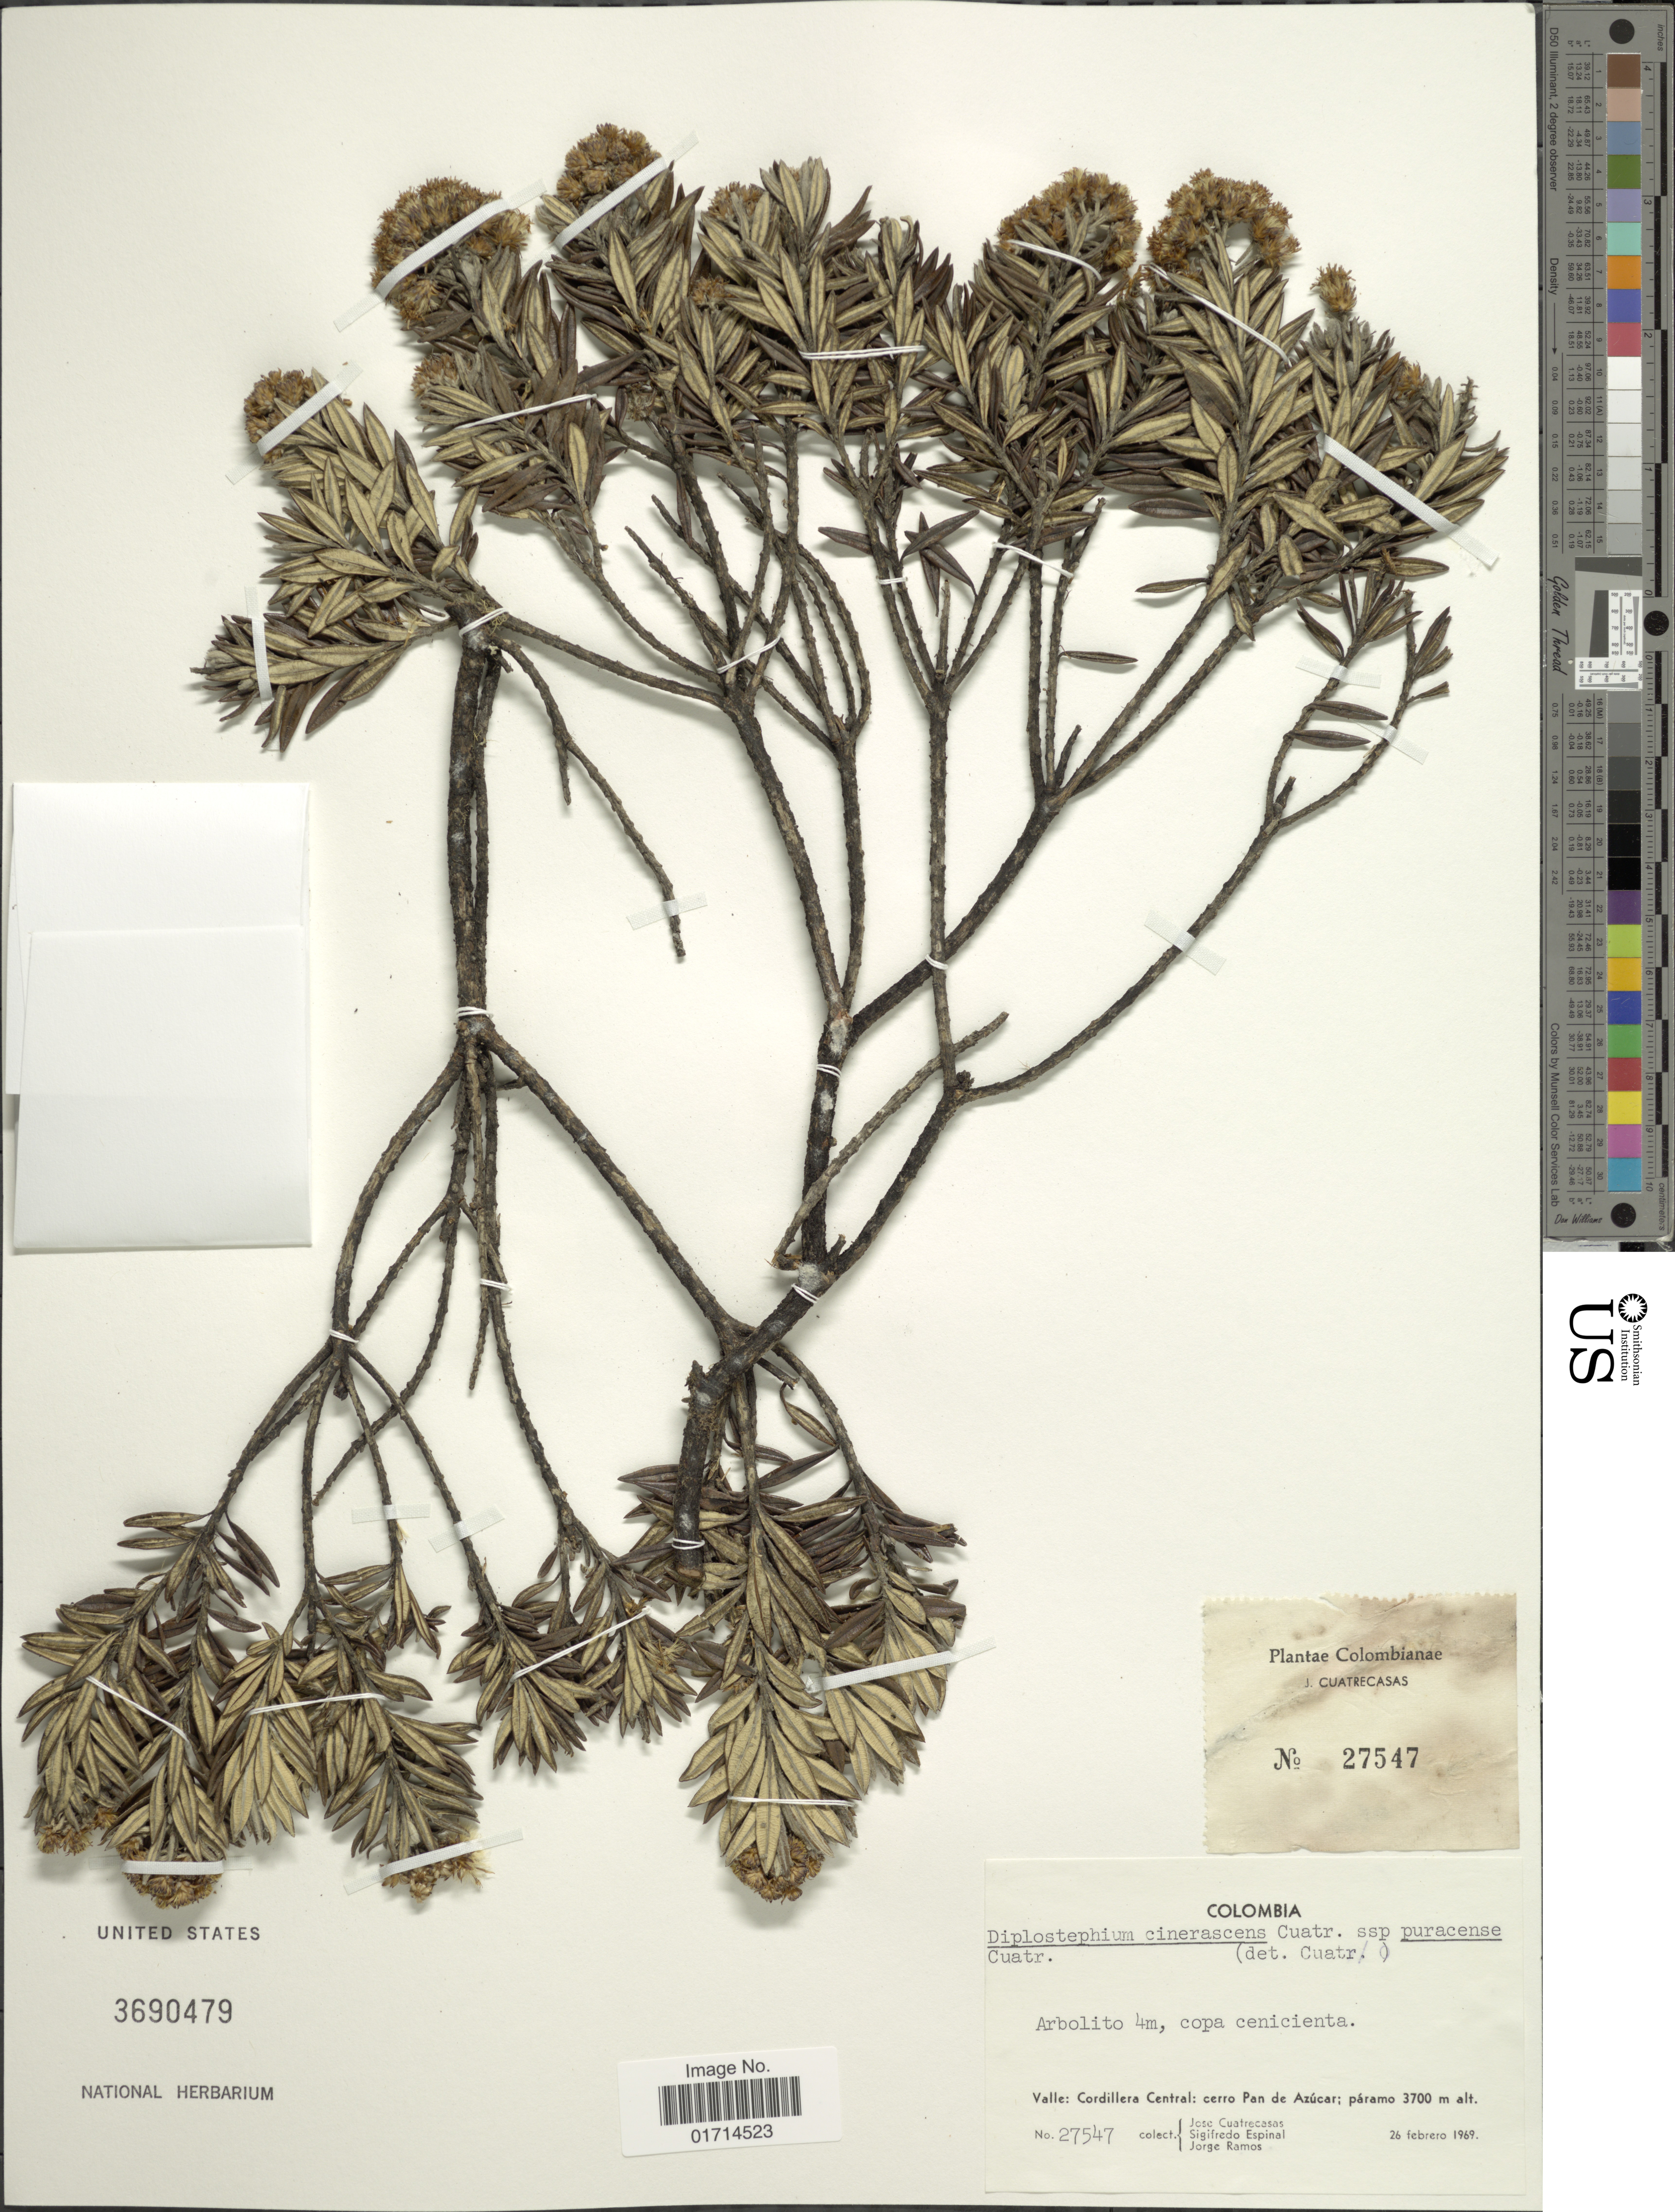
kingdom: Plantae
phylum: Tracheophyta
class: Magnoliopsida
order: Asterales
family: Asteraceae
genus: Diplostephium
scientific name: Diplostephium cinerascens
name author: Cuatrec.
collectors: J. Cuatrecasas, S. T. Espinal & J. Ramos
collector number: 27547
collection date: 1969-02-26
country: Colombia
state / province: Valle del Cauca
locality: Cordillera Central: cerro Pan de Azucar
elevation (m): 3700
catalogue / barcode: US 3690479